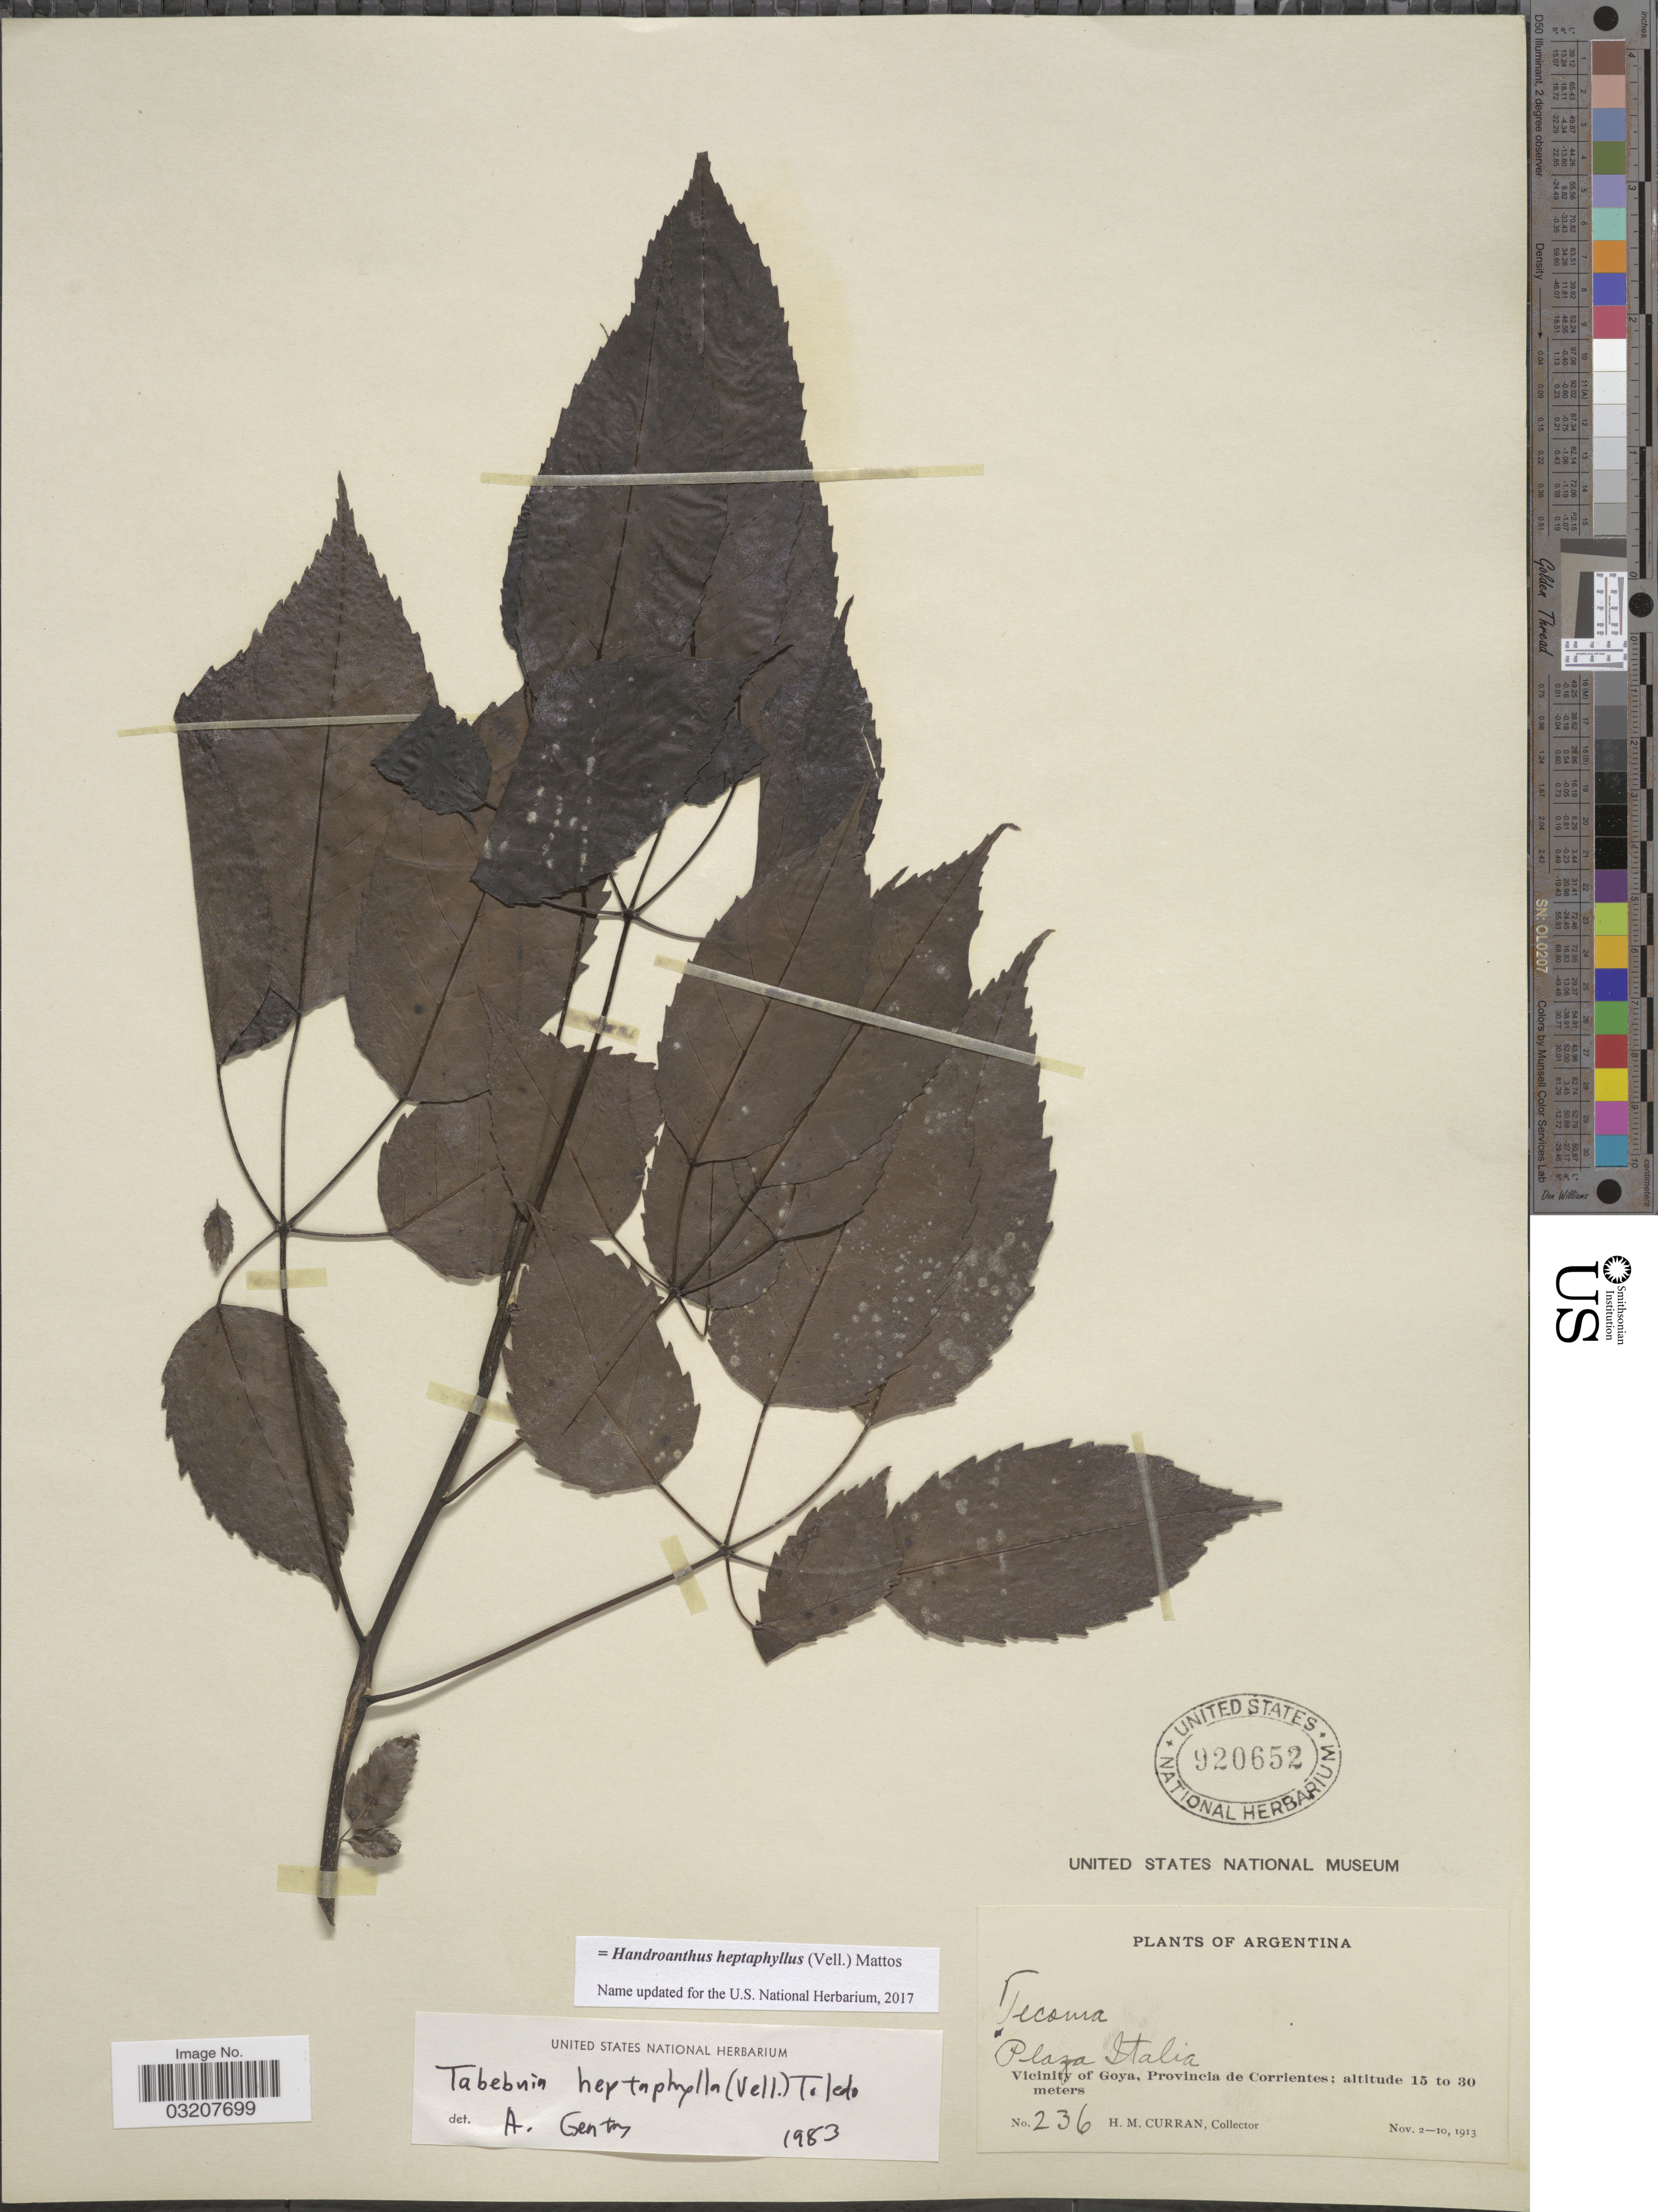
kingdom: Plantae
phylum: Tracheophyta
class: Magnoliopsida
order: Lamiales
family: Bignoniaceae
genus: Handroanthus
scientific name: Handroanthus heptaphyllus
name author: (Vell.) Mattos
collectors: H. M. Curran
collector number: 236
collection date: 1913-11-02/1913-11-10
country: Argentina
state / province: Corrientes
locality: Plaza Italia, Vicinity of Goya, Provincia de Corrientes.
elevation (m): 15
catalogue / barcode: US 920652